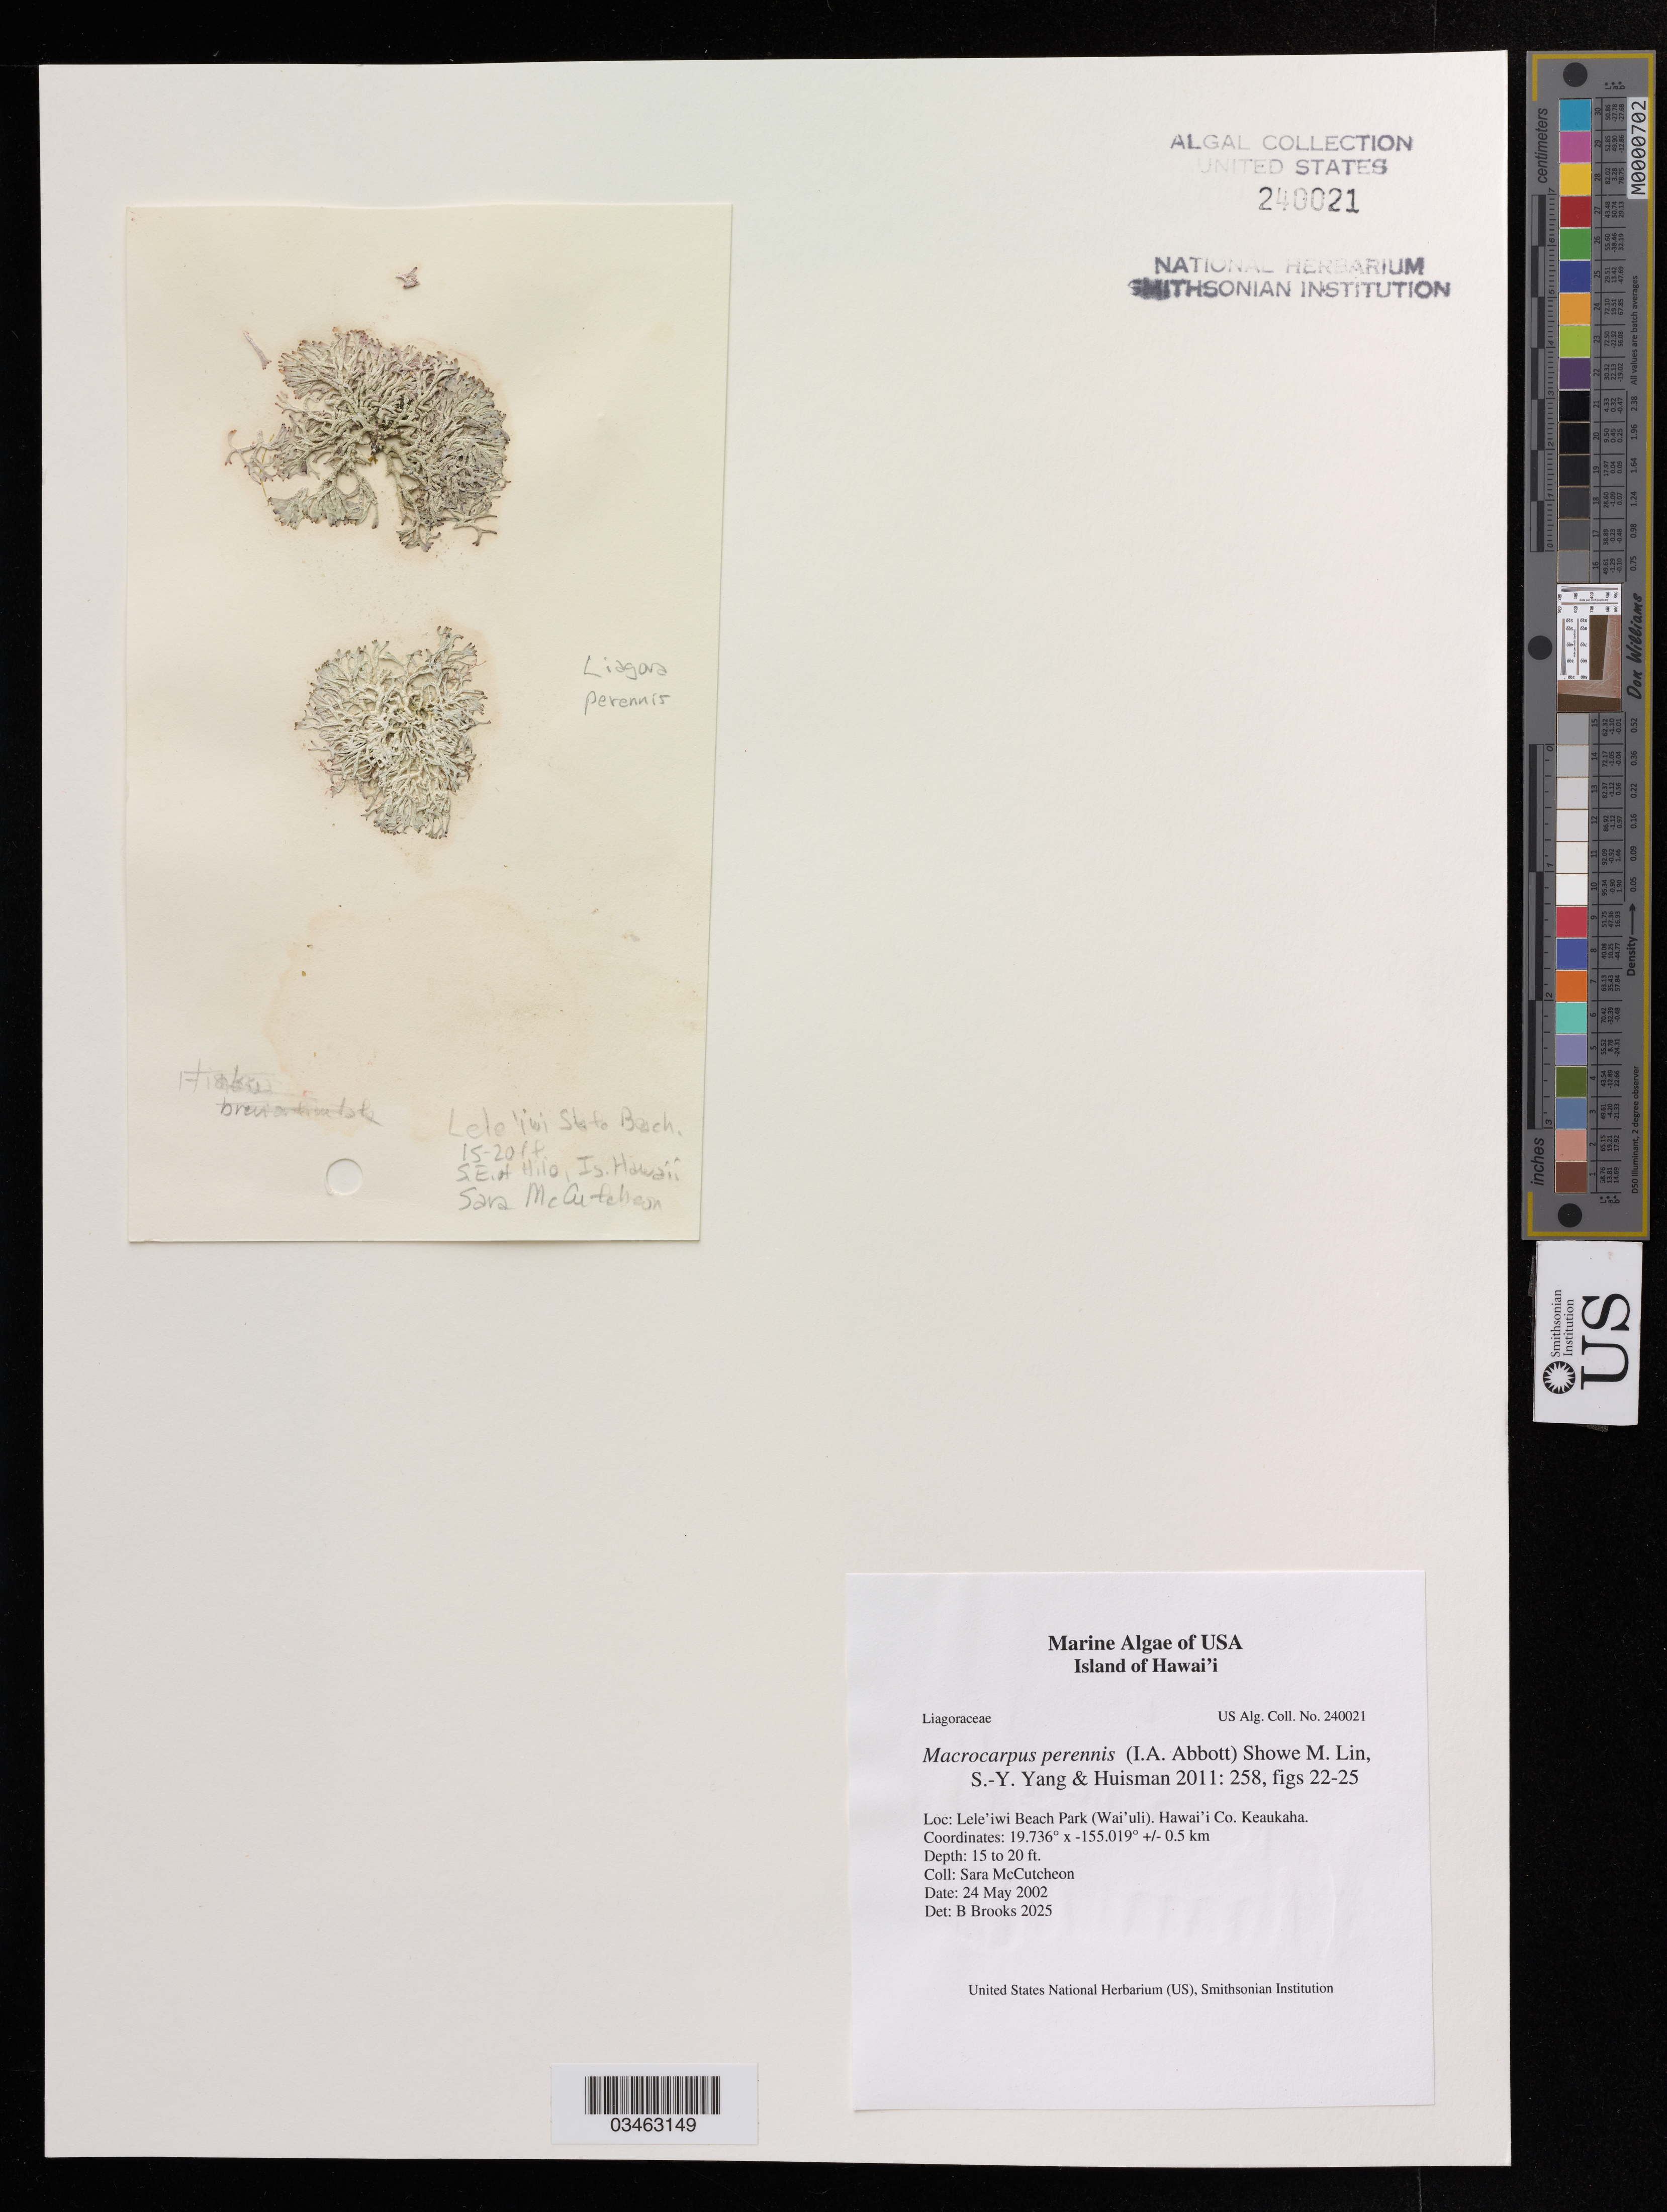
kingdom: Plantae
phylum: Rhodophyta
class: Florideophyceae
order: Nemaliales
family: Liagoraceae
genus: Macrocarpus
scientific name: Macrocarpus perennis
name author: (I.A. Abbott) Showe M.Lin et al.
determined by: Brooks, B. L., (BOT), Smithsonian Institution - National Museum of Natural History (UNITED STATES)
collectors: S. McCutcheon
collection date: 2002-05-24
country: United States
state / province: Hawaii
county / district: Hawaii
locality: Lele' iwi Beach Park (Wai" uli). Keaukaha.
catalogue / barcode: US 240021